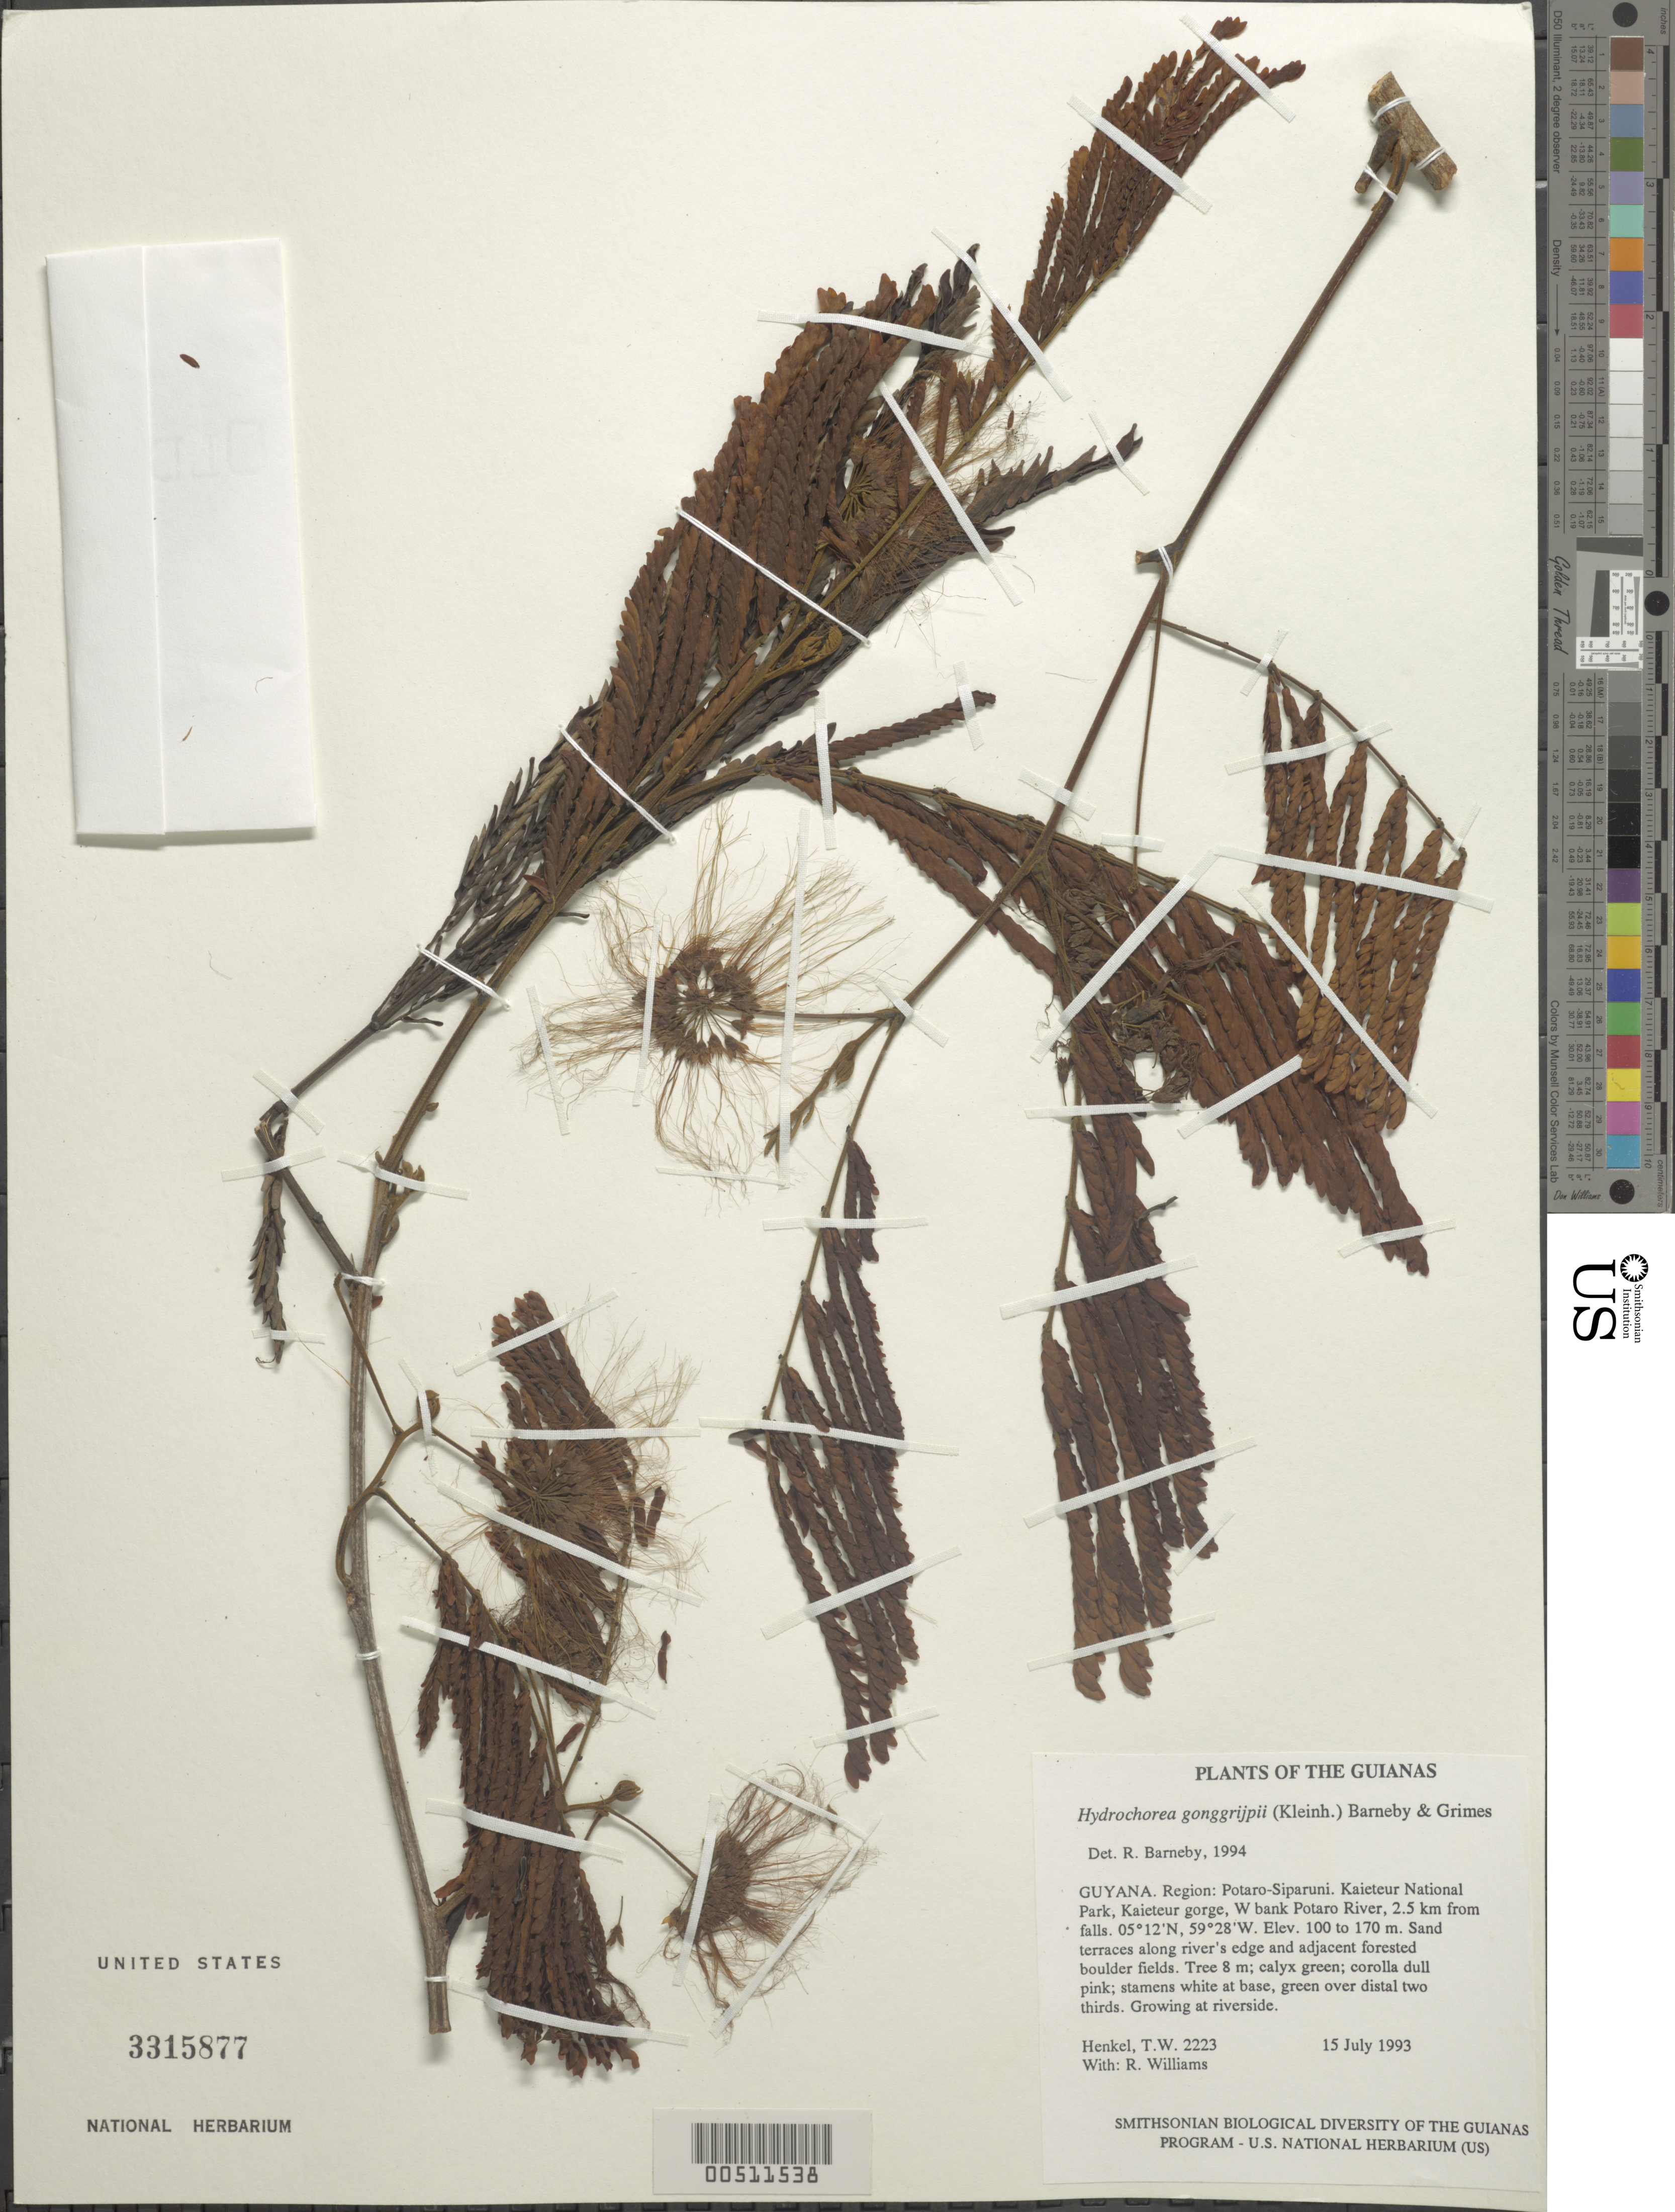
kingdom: Plantae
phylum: Tracheophyta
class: Magnoliopsida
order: Fabales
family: Fabaceae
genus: Hydrochorea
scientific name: Hydrochorea gonggrijpii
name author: (Kleinhoonte) Barneby & J.W. Grimes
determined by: Barneby, Rupert C., (NY)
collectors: T. Henkel & R. Williams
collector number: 2223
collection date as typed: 15 July 1993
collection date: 1993-07-15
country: Guyana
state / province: Potaro-Siparuni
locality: Kaieteur National Park, Kaieteur gorge, W bank Potaro R, 2.5 km from falls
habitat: Sand terraces along river's edge and adjacent forested boulder fields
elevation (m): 100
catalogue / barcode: US 3315877